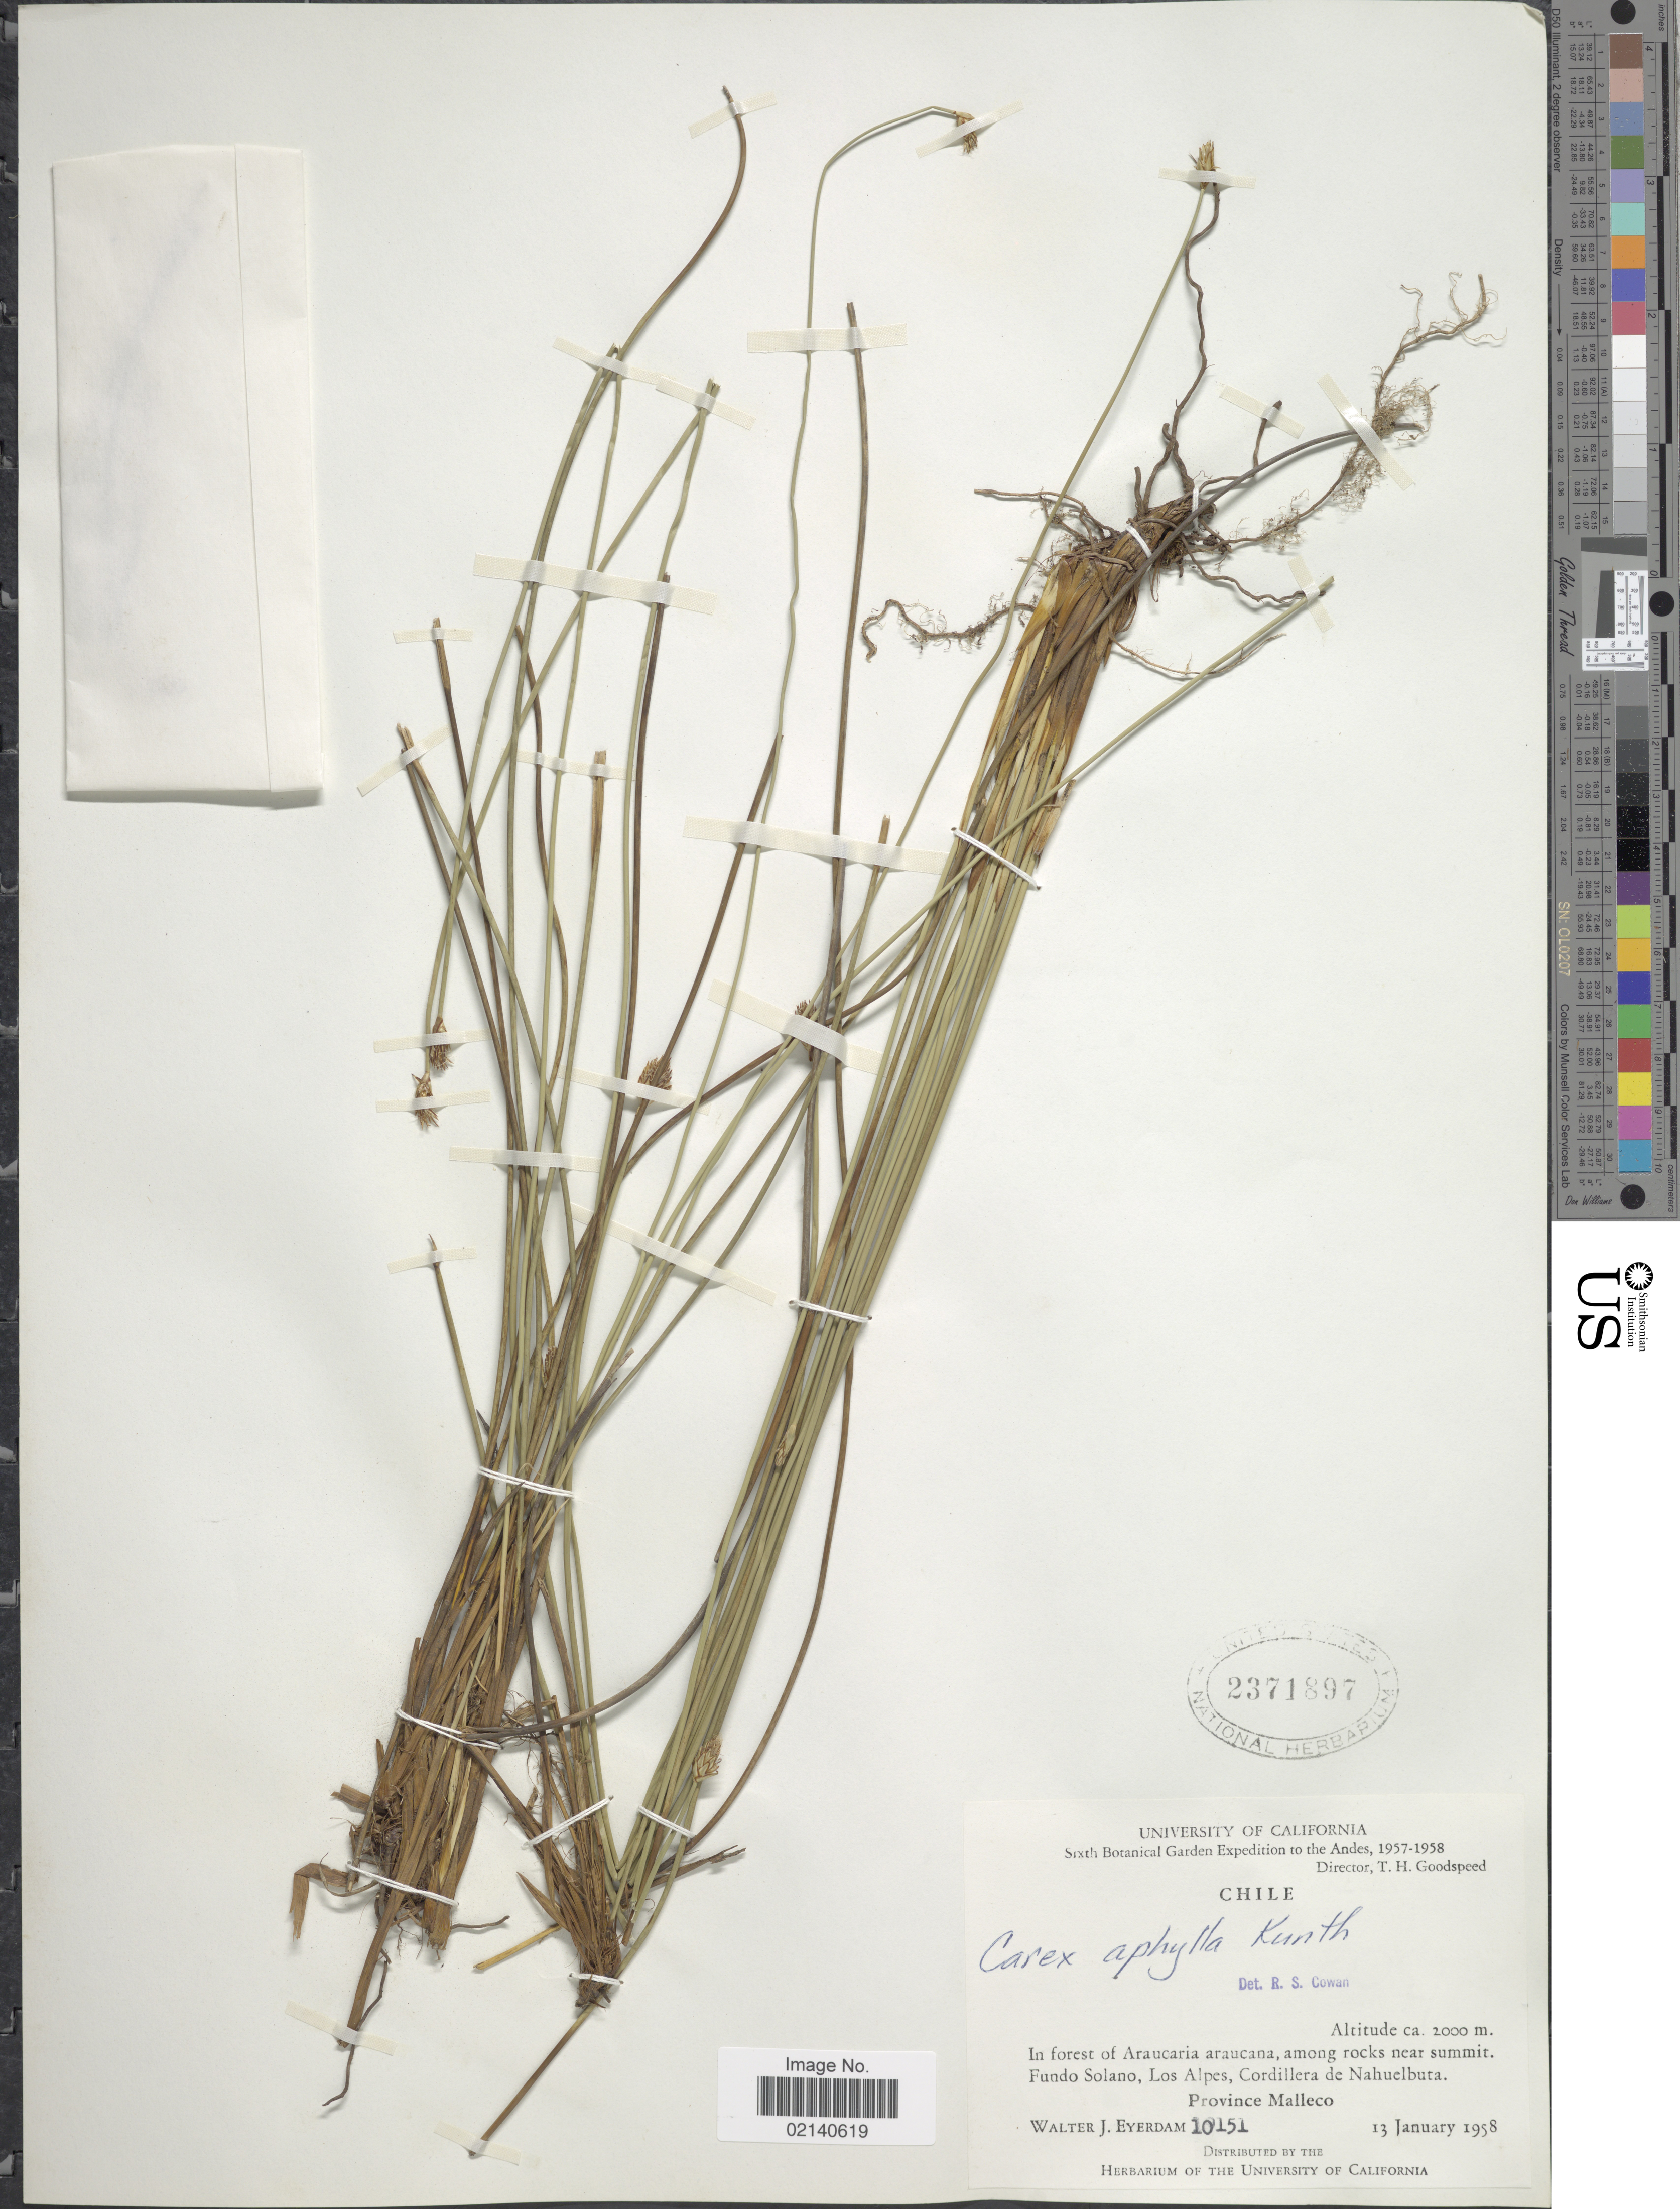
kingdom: Plantae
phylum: Tracheophyta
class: Liliopsida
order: Poales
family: Cyperaceae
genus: Carex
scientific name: Carex aphylla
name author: Kunth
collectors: W. J. Eyerdam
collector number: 10151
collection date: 1958-01-13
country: Chile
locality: Among rocks near summit. Fundo Solano, Los Alpes, Cordillera de Nahuelbuta. province Malleco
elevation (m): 2000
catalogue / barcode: US 2371897